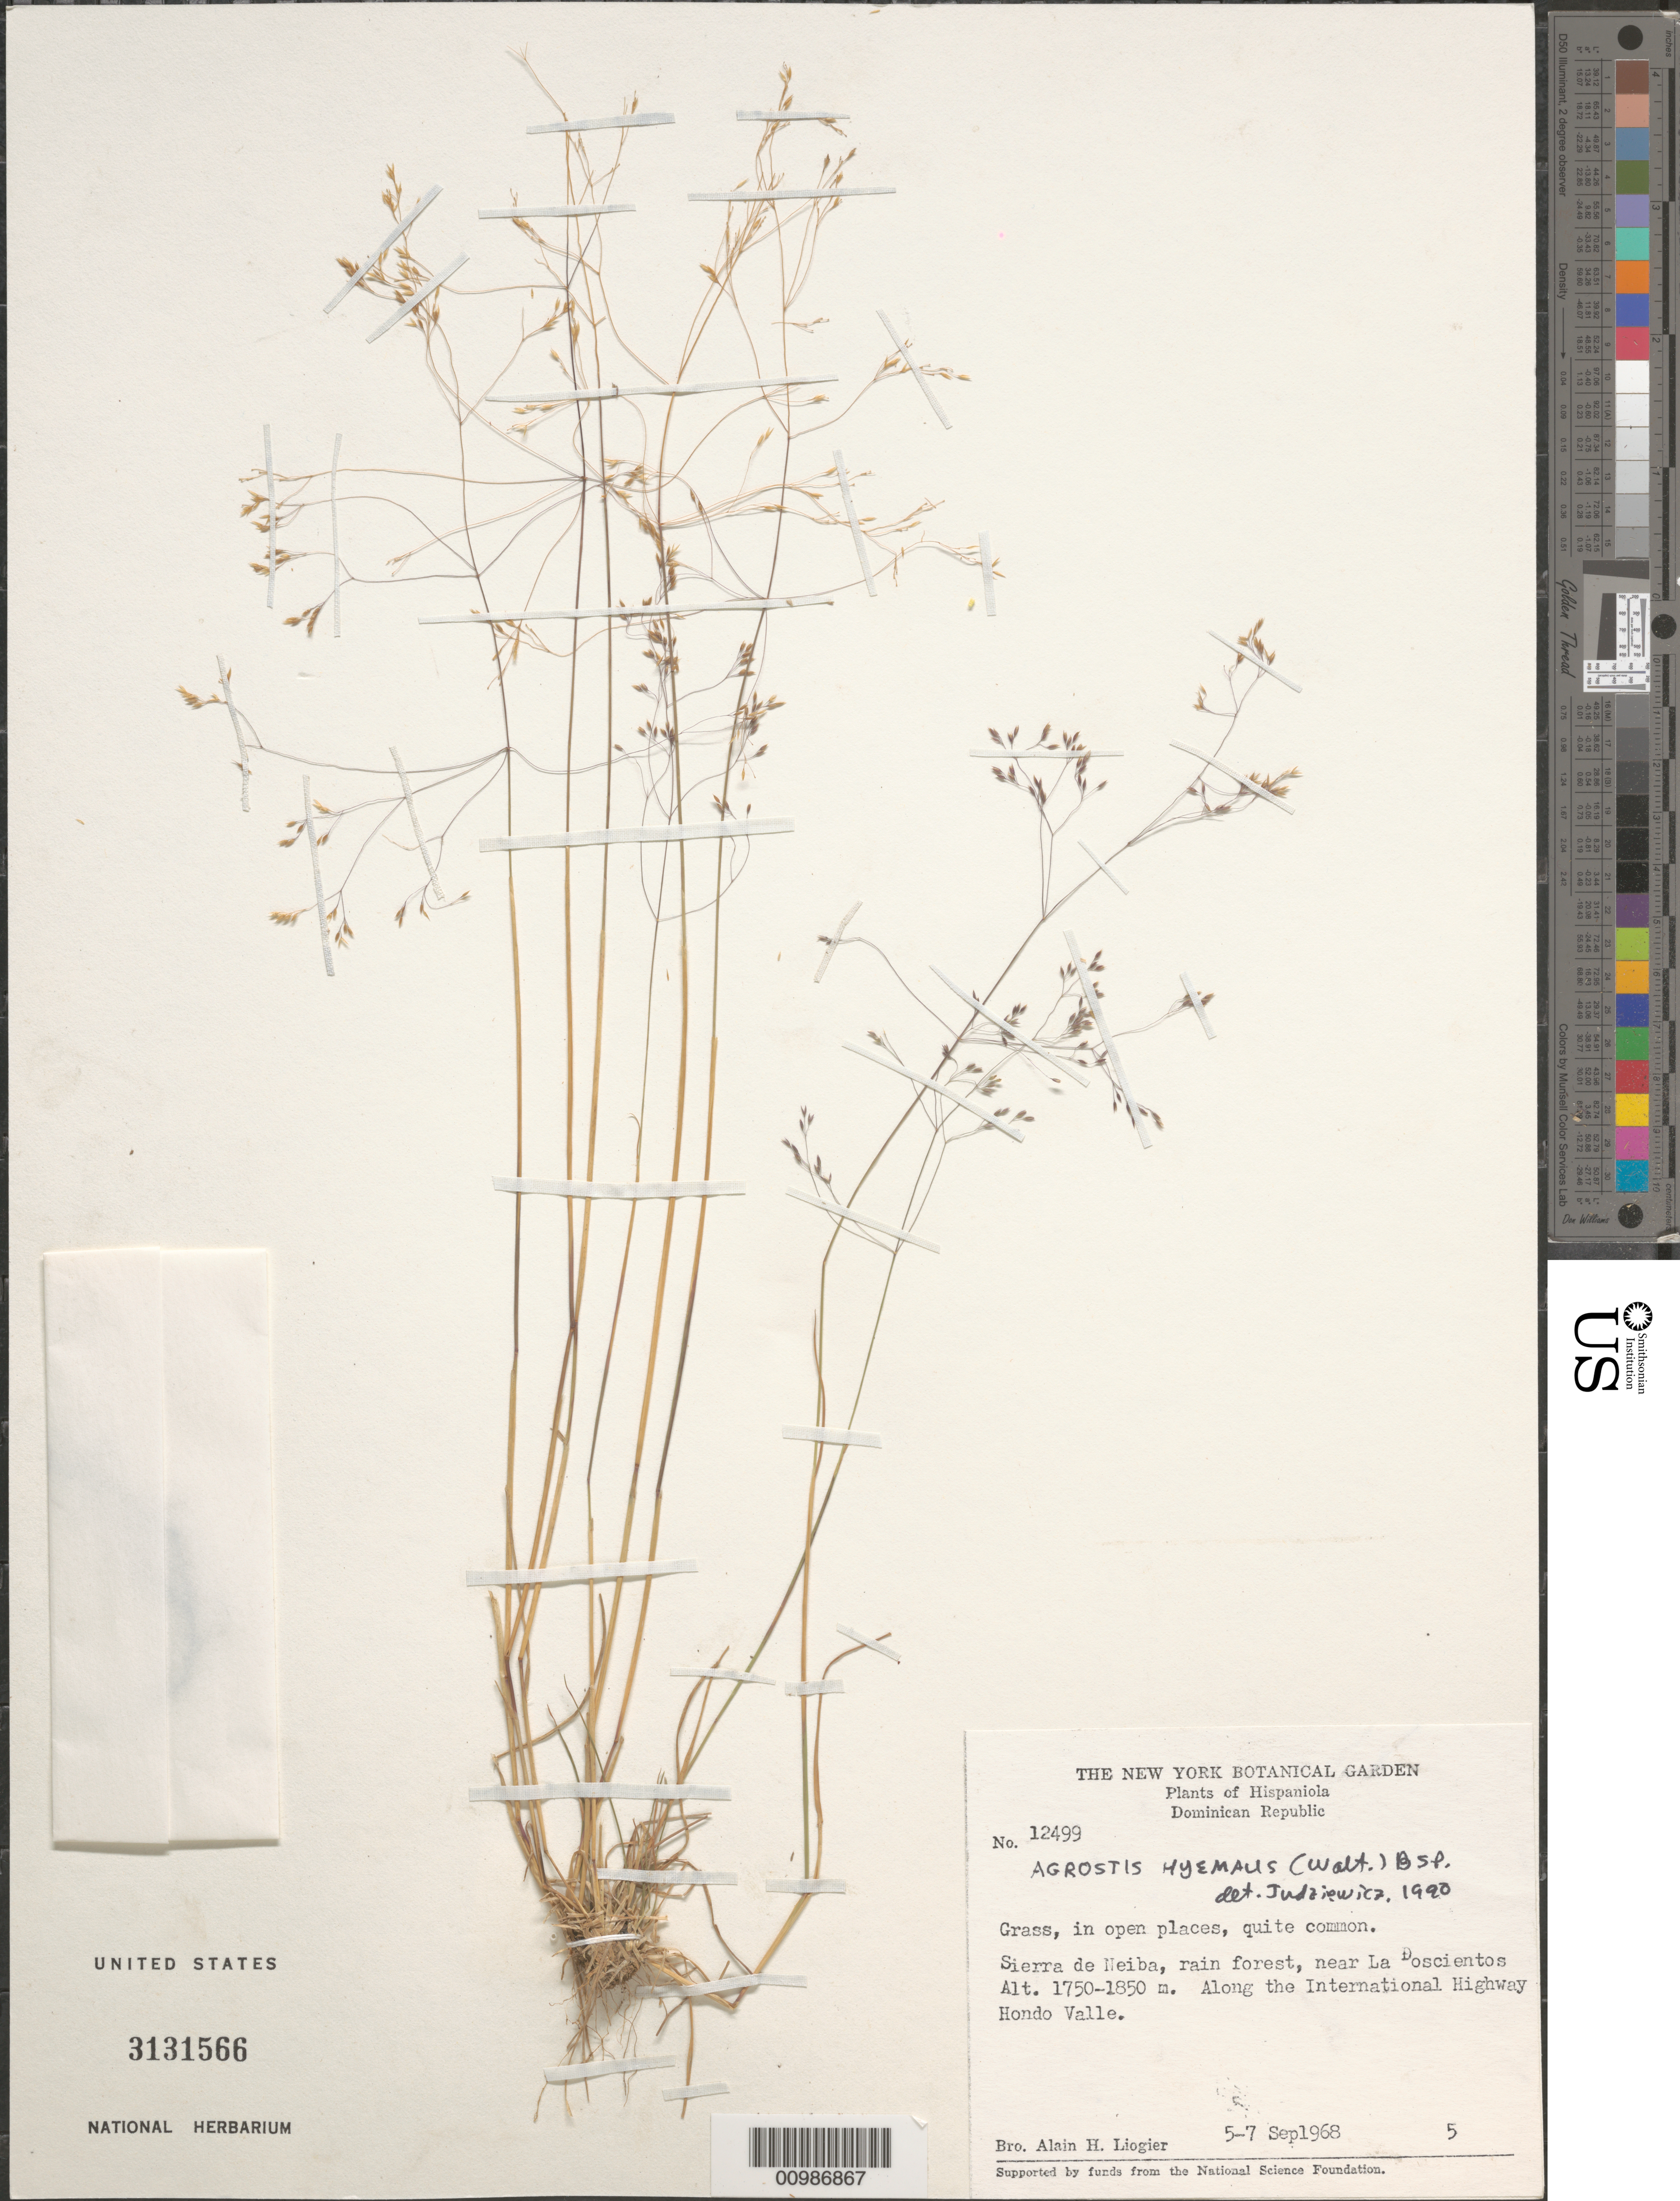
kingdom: Plantae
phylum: Tracheophyta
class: Liliopsida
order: Poales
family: Poaceae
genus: Agrostis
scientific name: Agrostis hyemalis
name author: (Walter) Britton et al.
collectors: A. H. Liogier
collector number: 12499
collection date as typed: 05 Sep 1968 to07 Sep 1968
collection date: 1968-09-05/1968-09-07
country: Dominican Republic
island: Hispaniola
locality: Sierra de Neiba, near La Doscientos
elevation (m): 1750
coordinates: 0 N, 0 E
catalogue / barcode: US 3131566